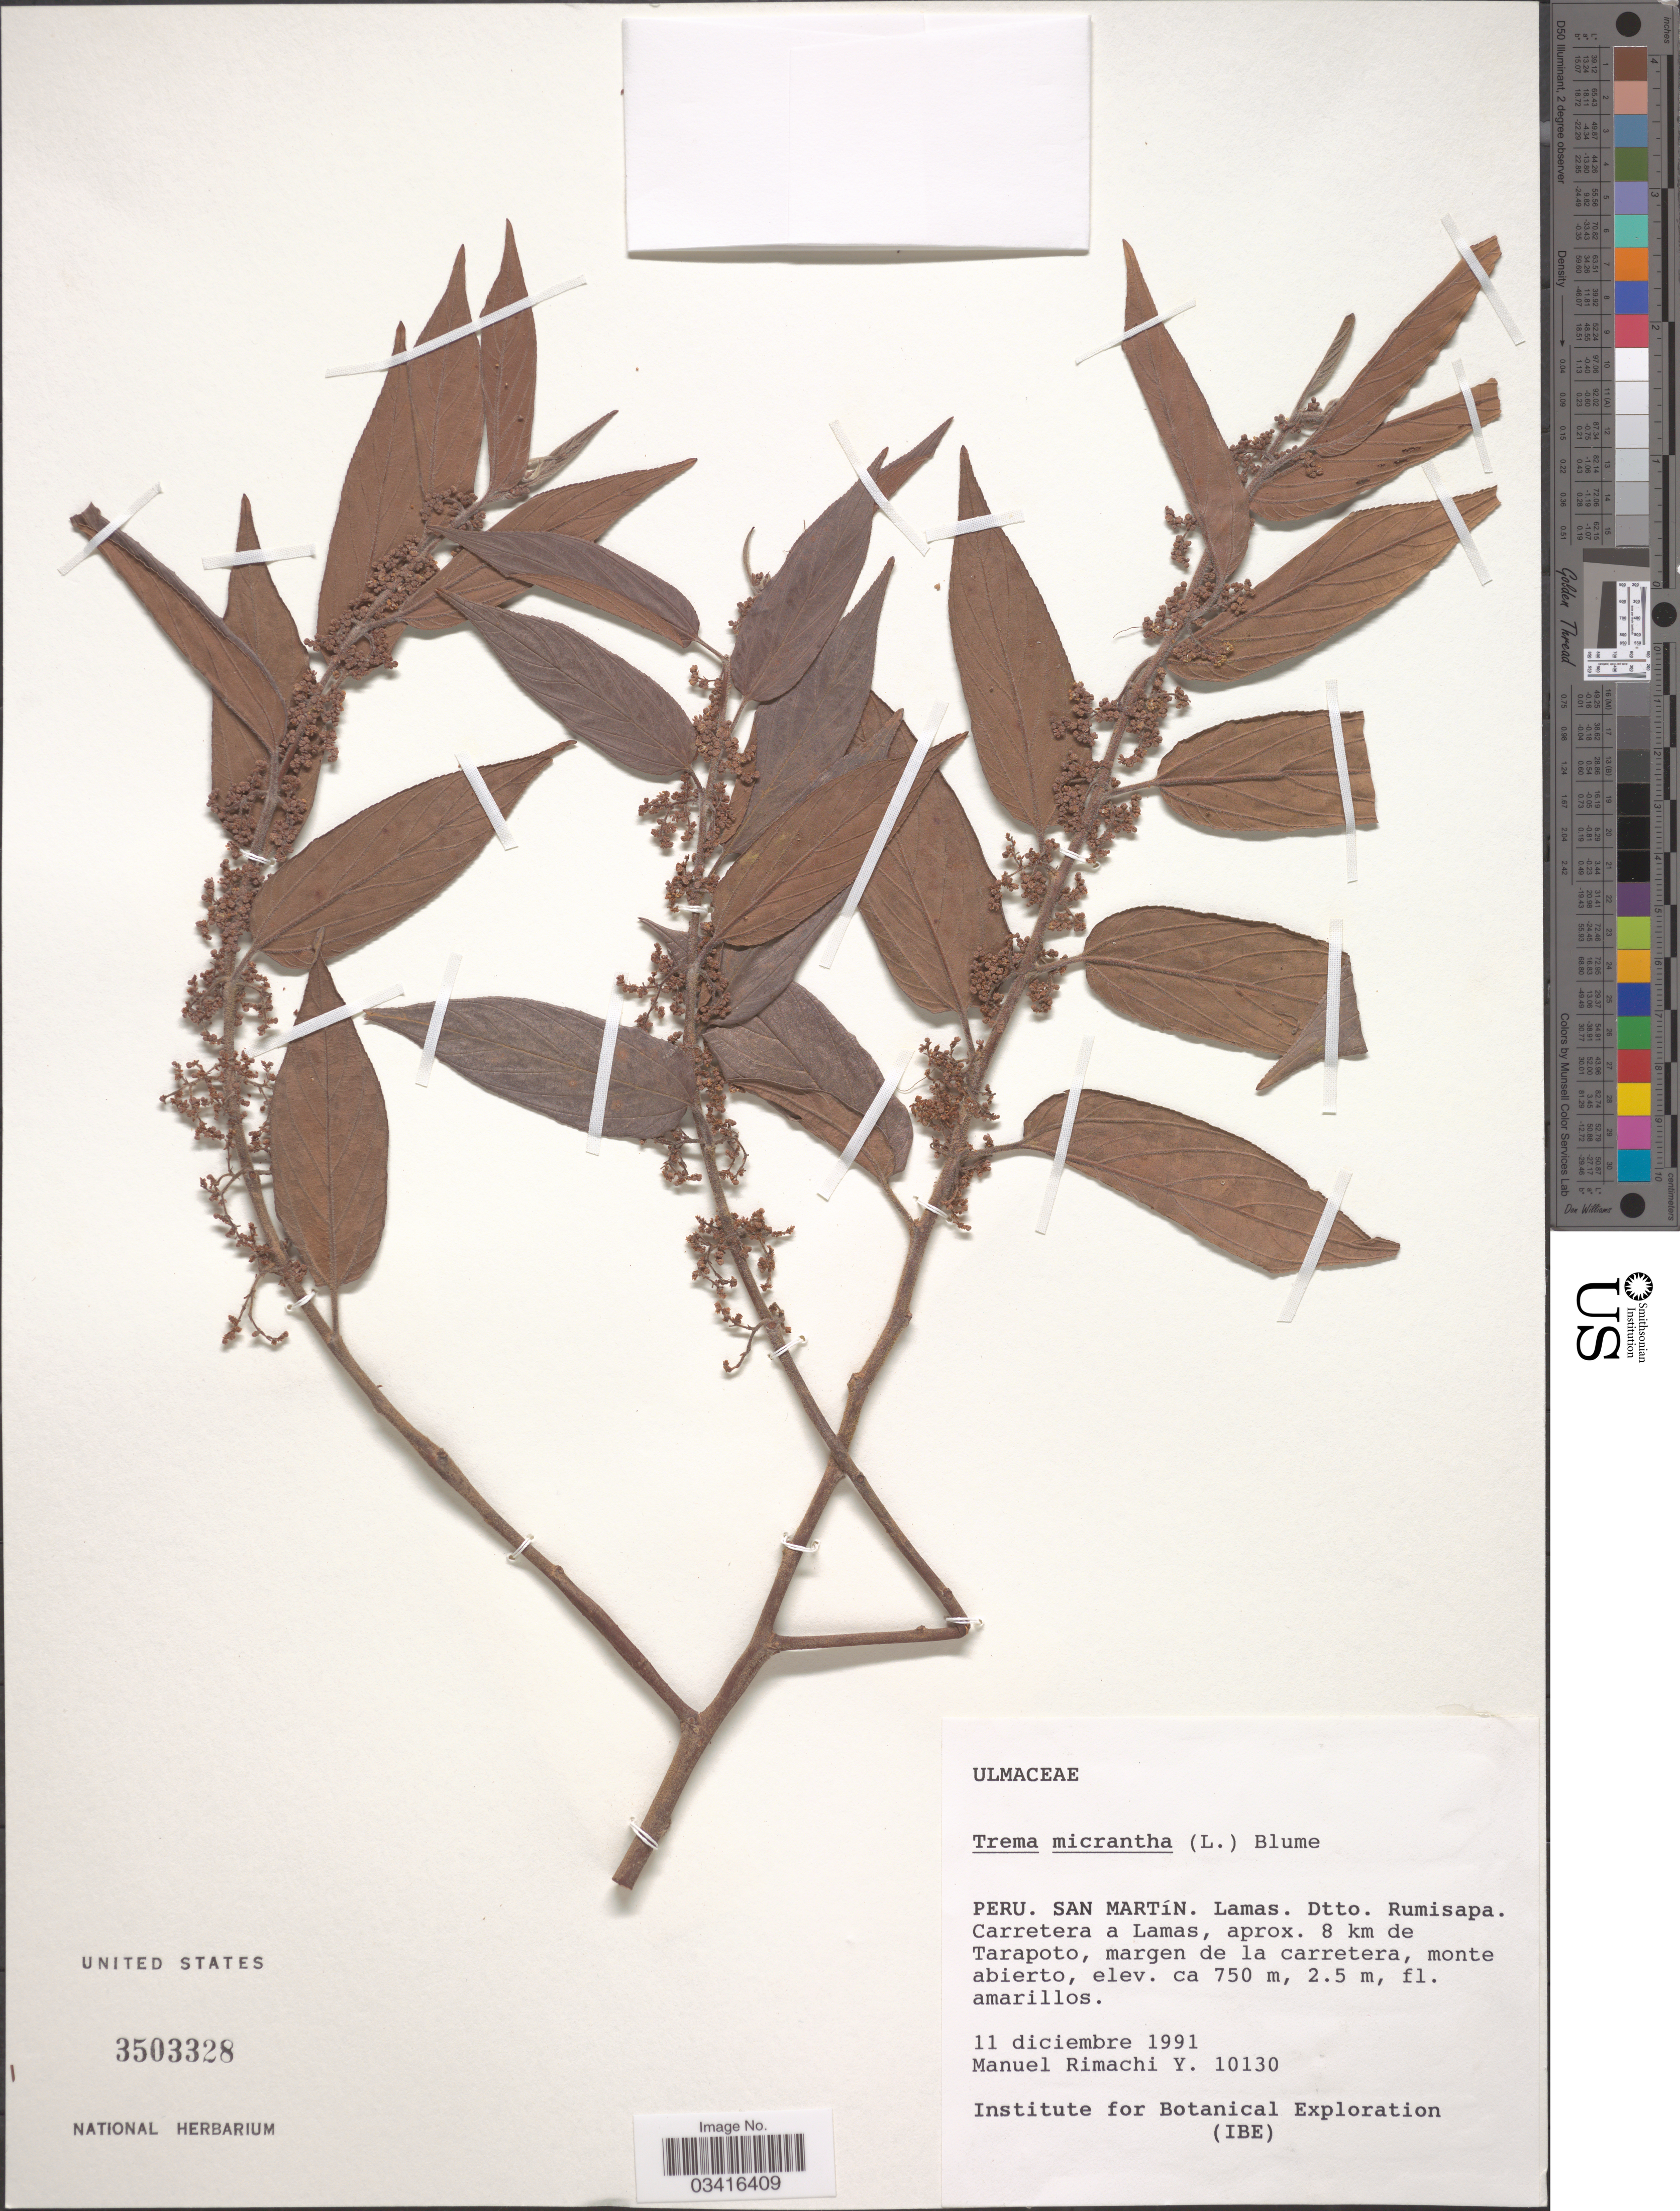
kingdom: Plantae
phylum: Tracheophyta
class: Magnoliopsida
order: Rosales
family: Cannabaceae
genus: Trema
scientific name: Trema micranthum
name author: (L.) Blume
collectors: M. Rimachi Y.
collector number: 10130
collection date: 1991-12-11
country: Peru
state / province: San Martín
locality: Lamas. Dtto. Rumisapa. Carretera a Lamas, aprox. 8 km de Tarapoto, margen de la carretera, monte abierto.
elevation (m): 750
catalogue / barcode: US 3503328